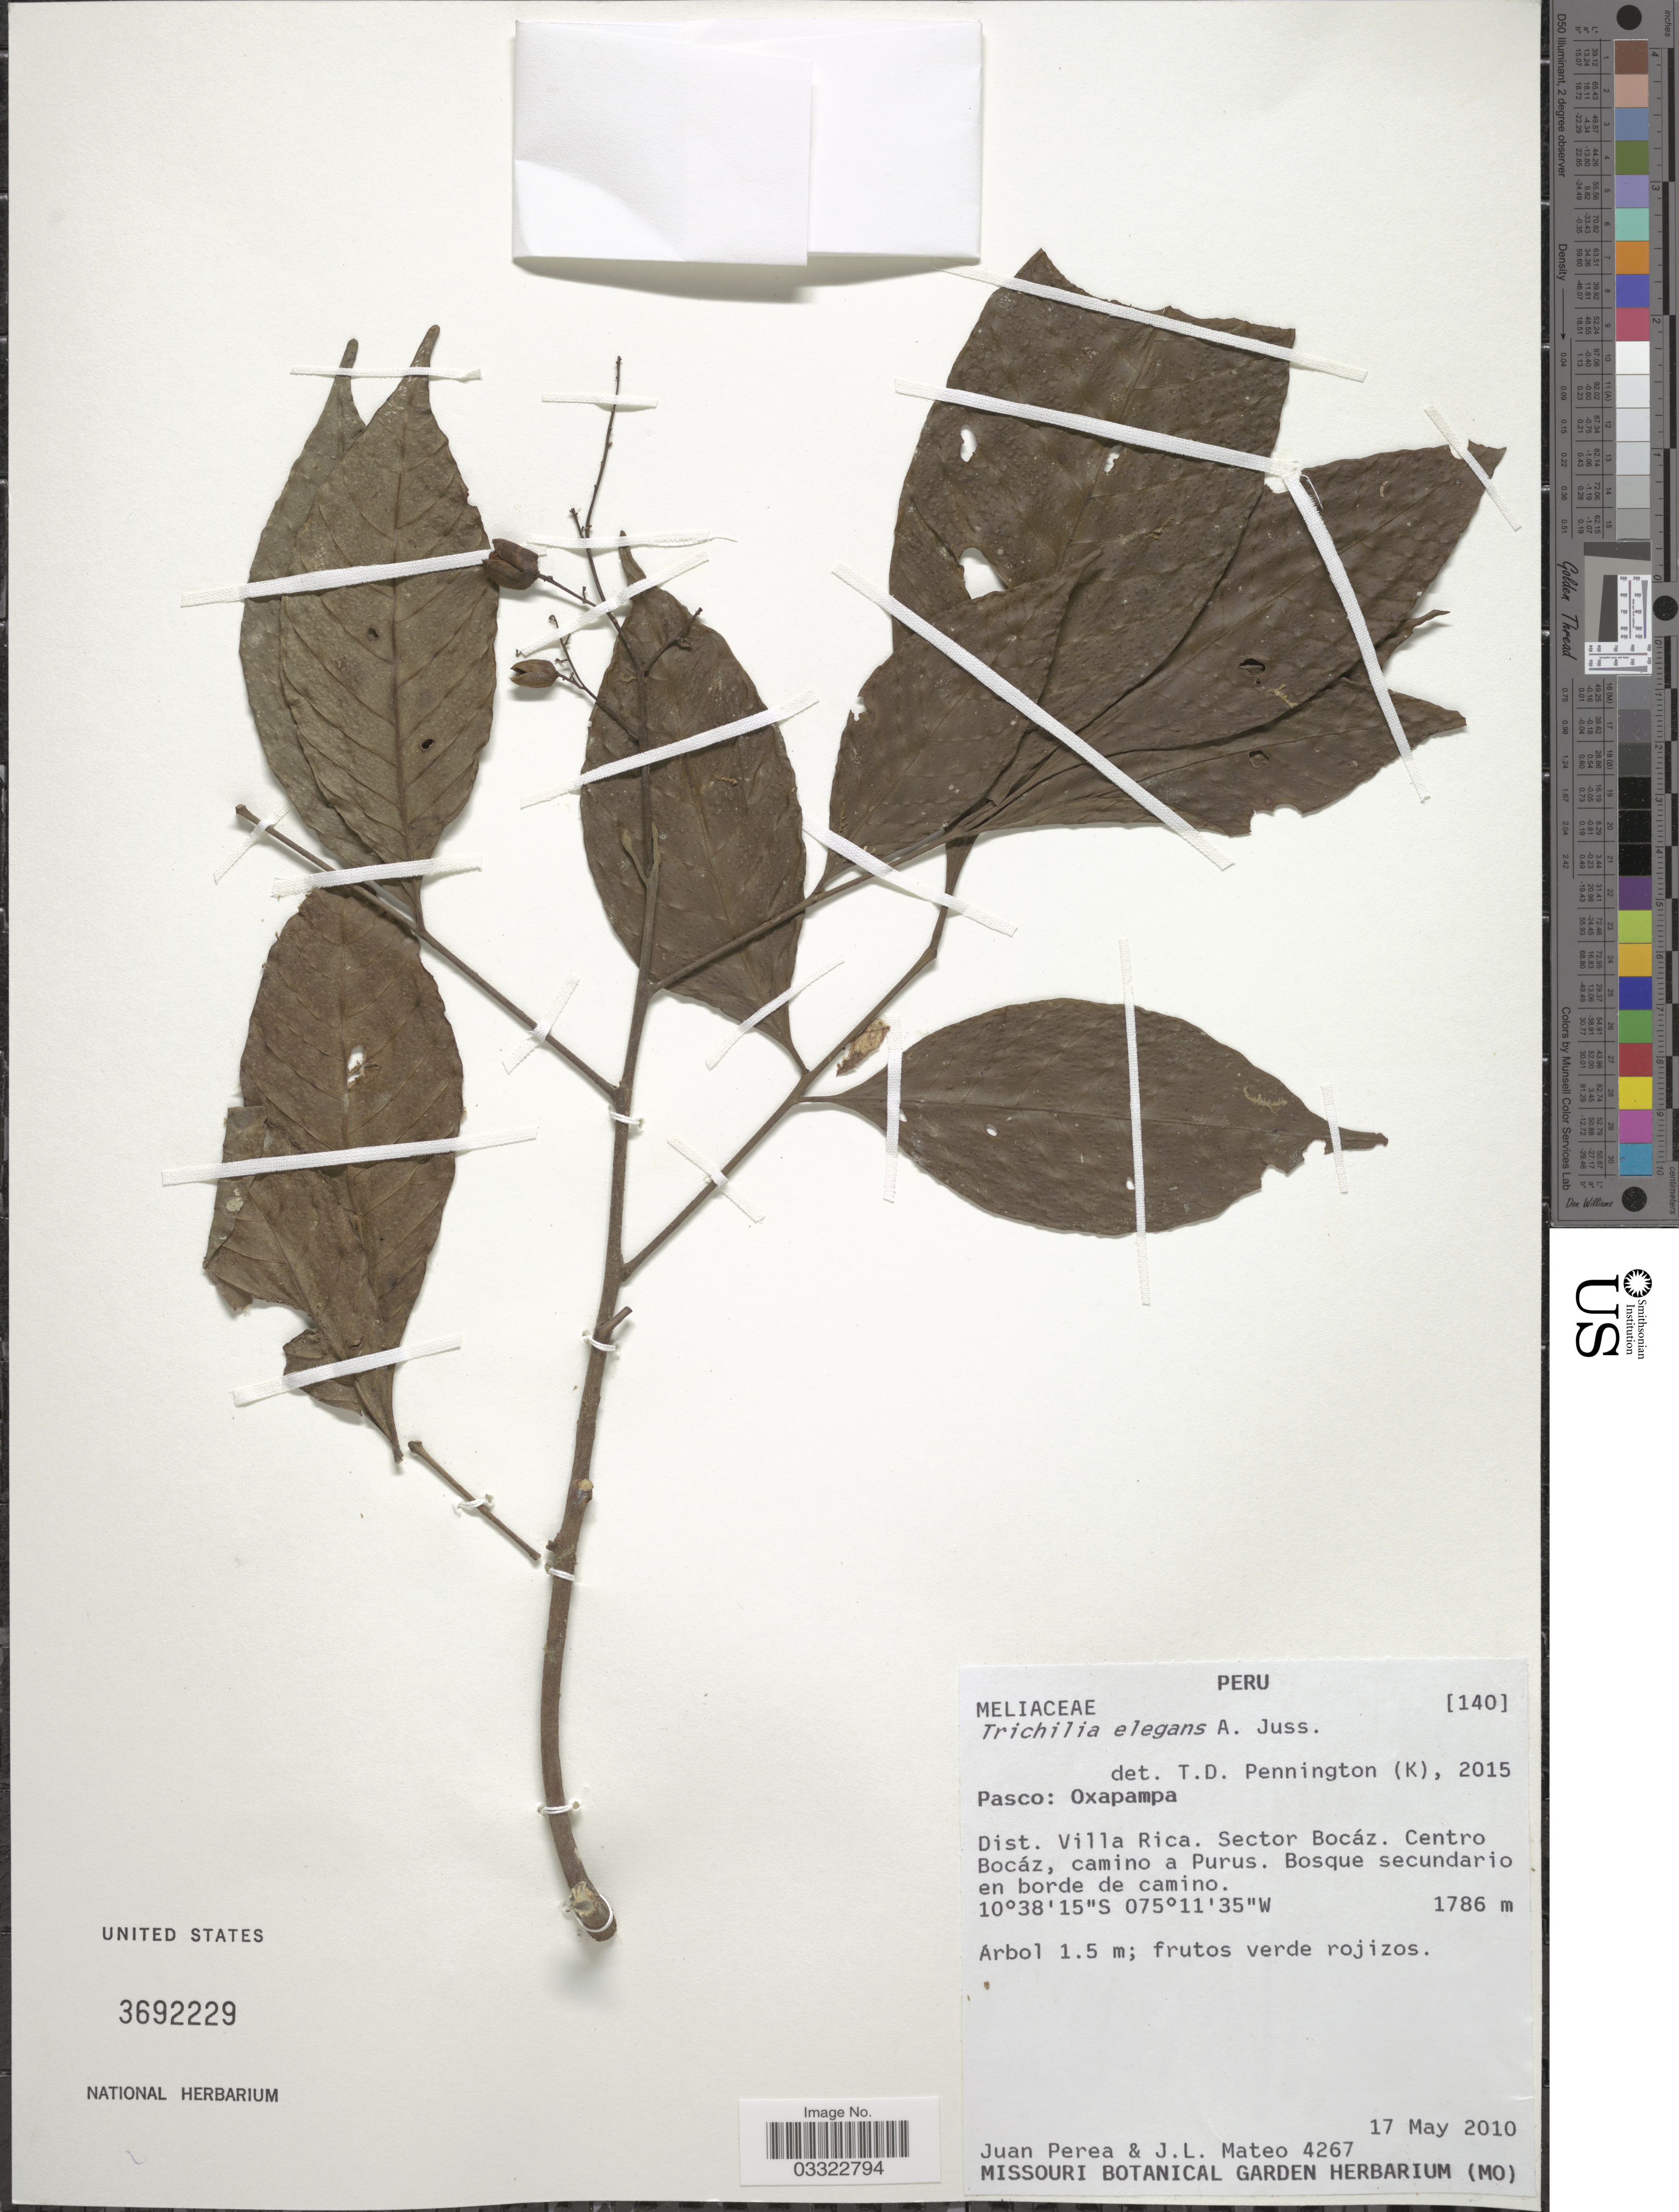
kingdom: Plantae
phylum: Tracheophyta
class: Magnoliopsida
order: Sapindales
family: Meliaceae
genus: Trichilia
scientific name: Trichilia elegans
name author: A. Juss.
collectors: J. Perea & J. Mateo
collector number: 4267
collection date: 2010-05-17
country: Peru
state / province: Pasco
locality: Oxapampa. Dist. Villa Rica. Sector Bocáz. Centro Bocáz, camino a Purus.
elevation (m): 1786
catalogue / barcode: US 3692229